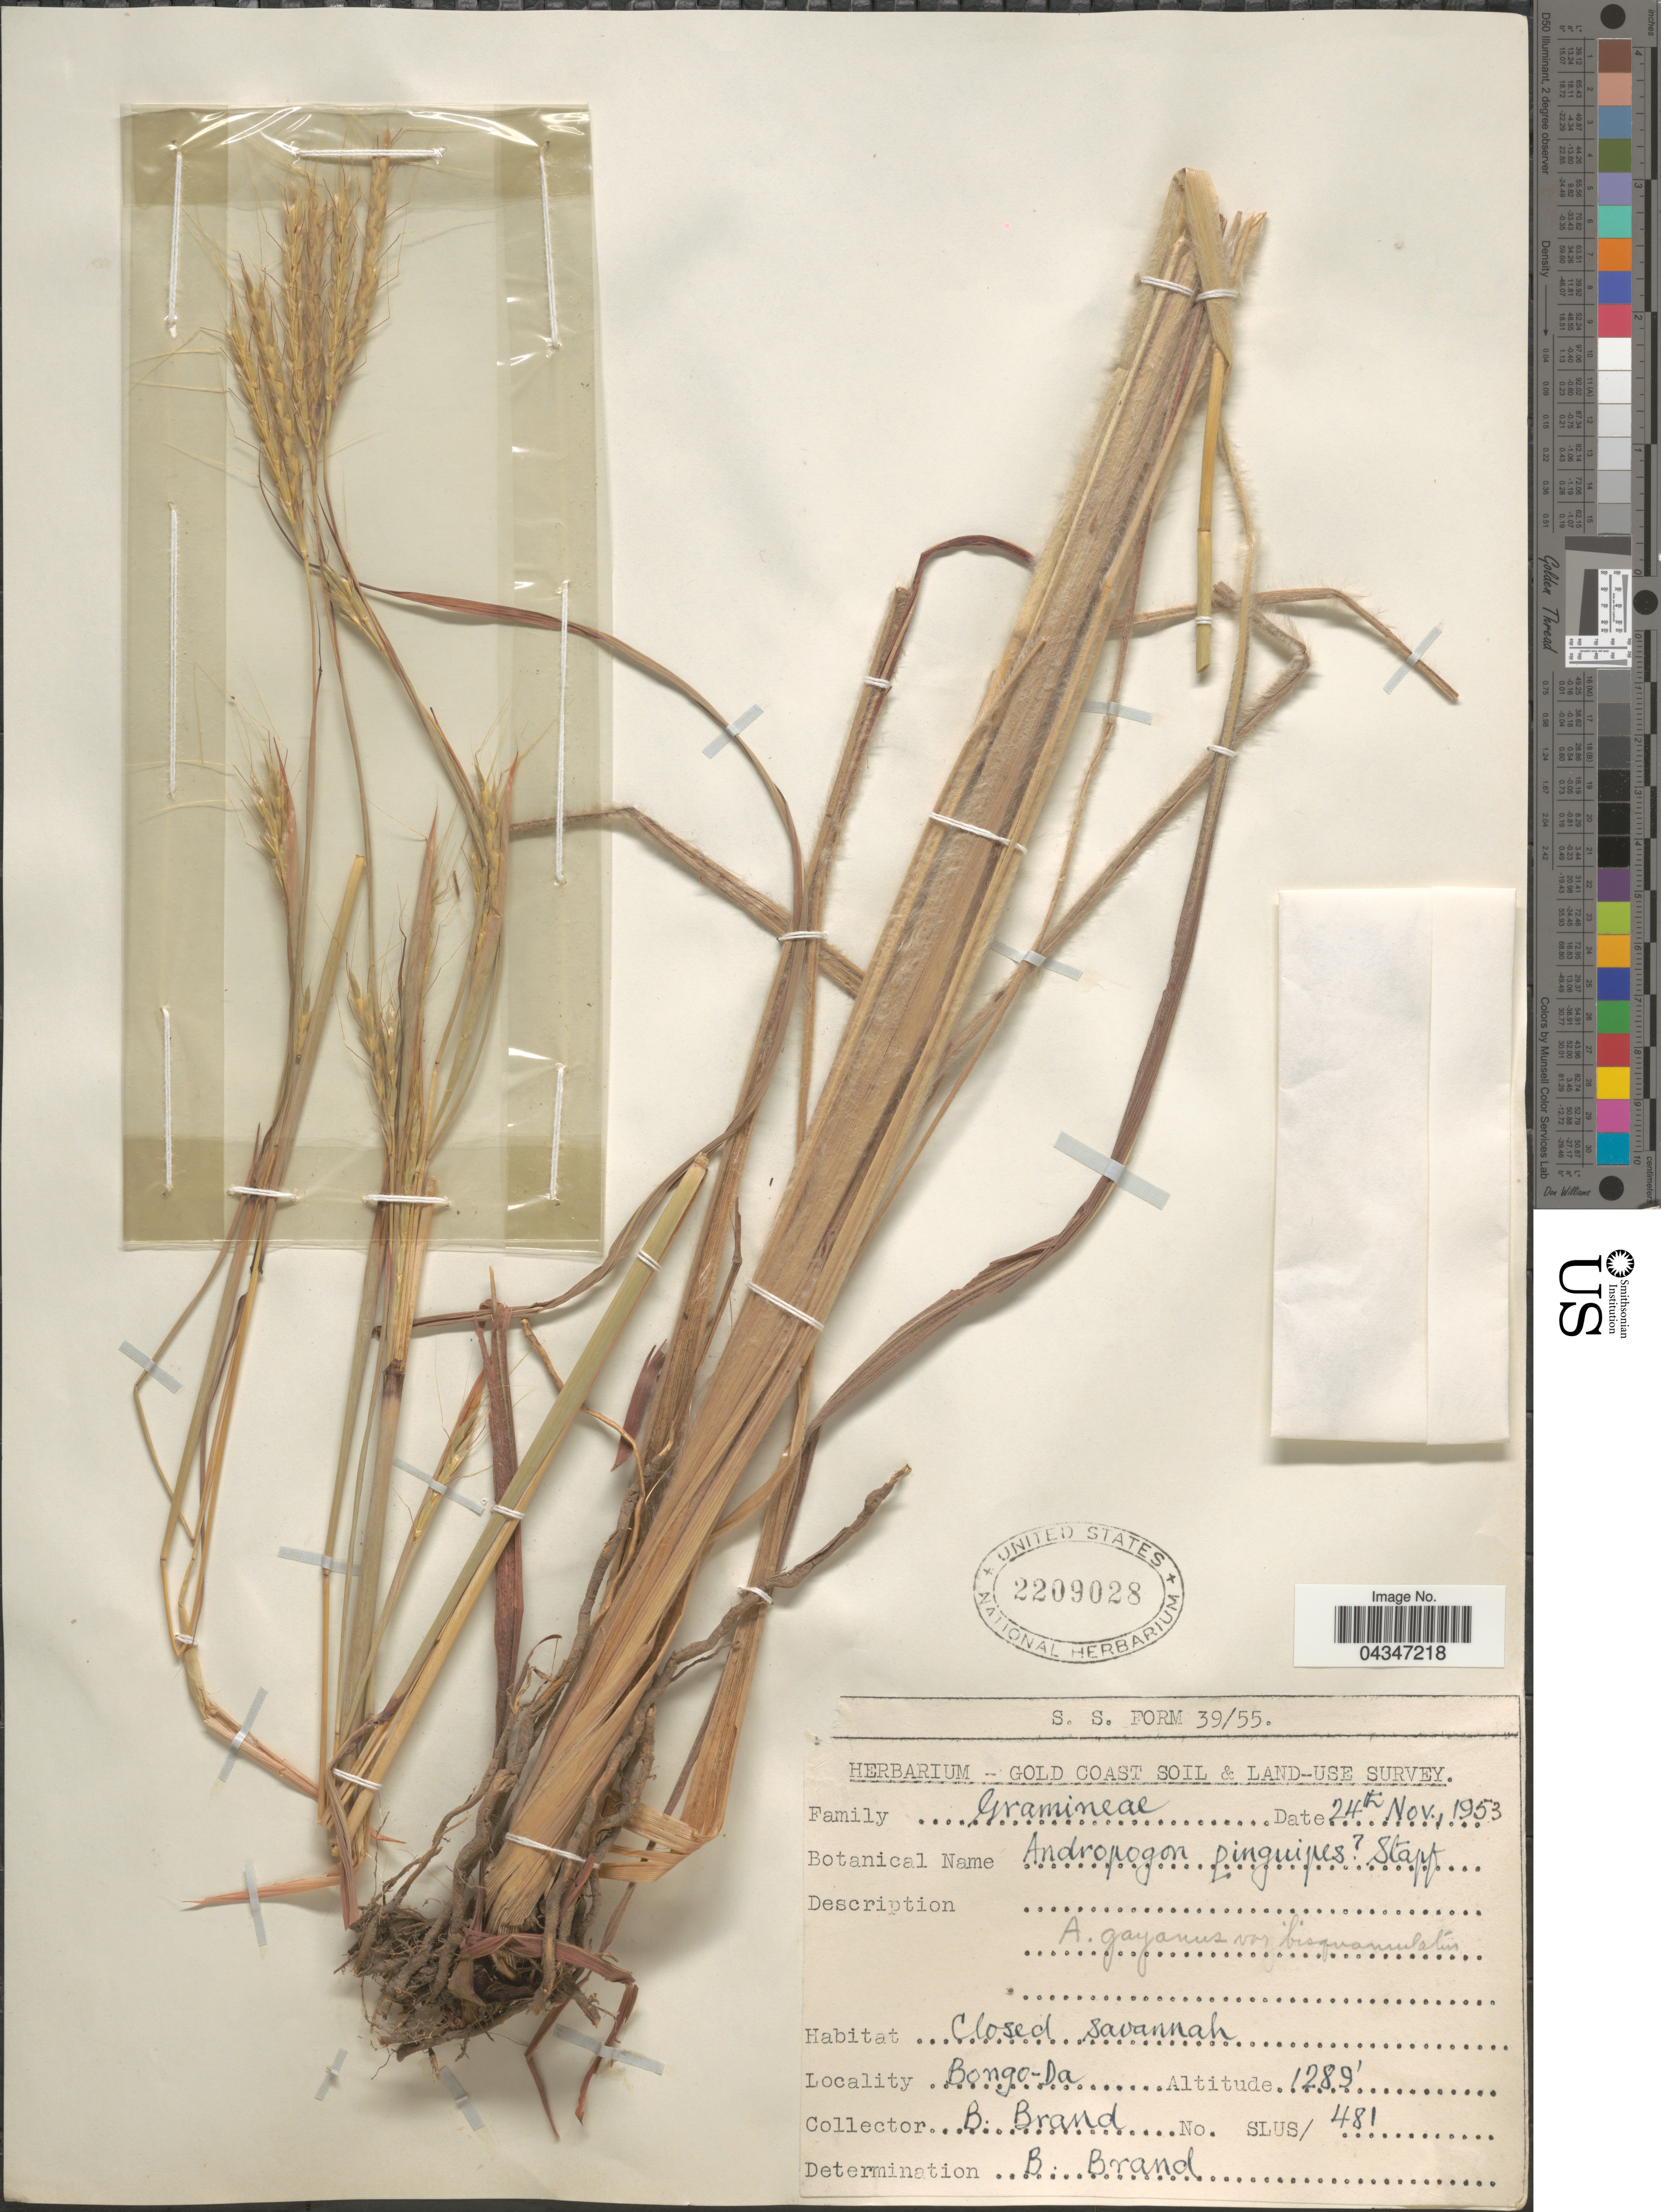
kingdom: Plantae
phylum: Tracheophyta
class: Liliopsida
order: Poales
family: Poaceae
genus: Andropogon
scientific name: Andropogon gayanus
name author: Kunth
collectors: B. Brand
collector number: SLUS/481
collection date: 1953-11-24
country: Ghana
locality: Gold Coast soil & Land-use Survey. Bongo-Da.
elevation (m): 393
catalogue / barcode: US 2209028